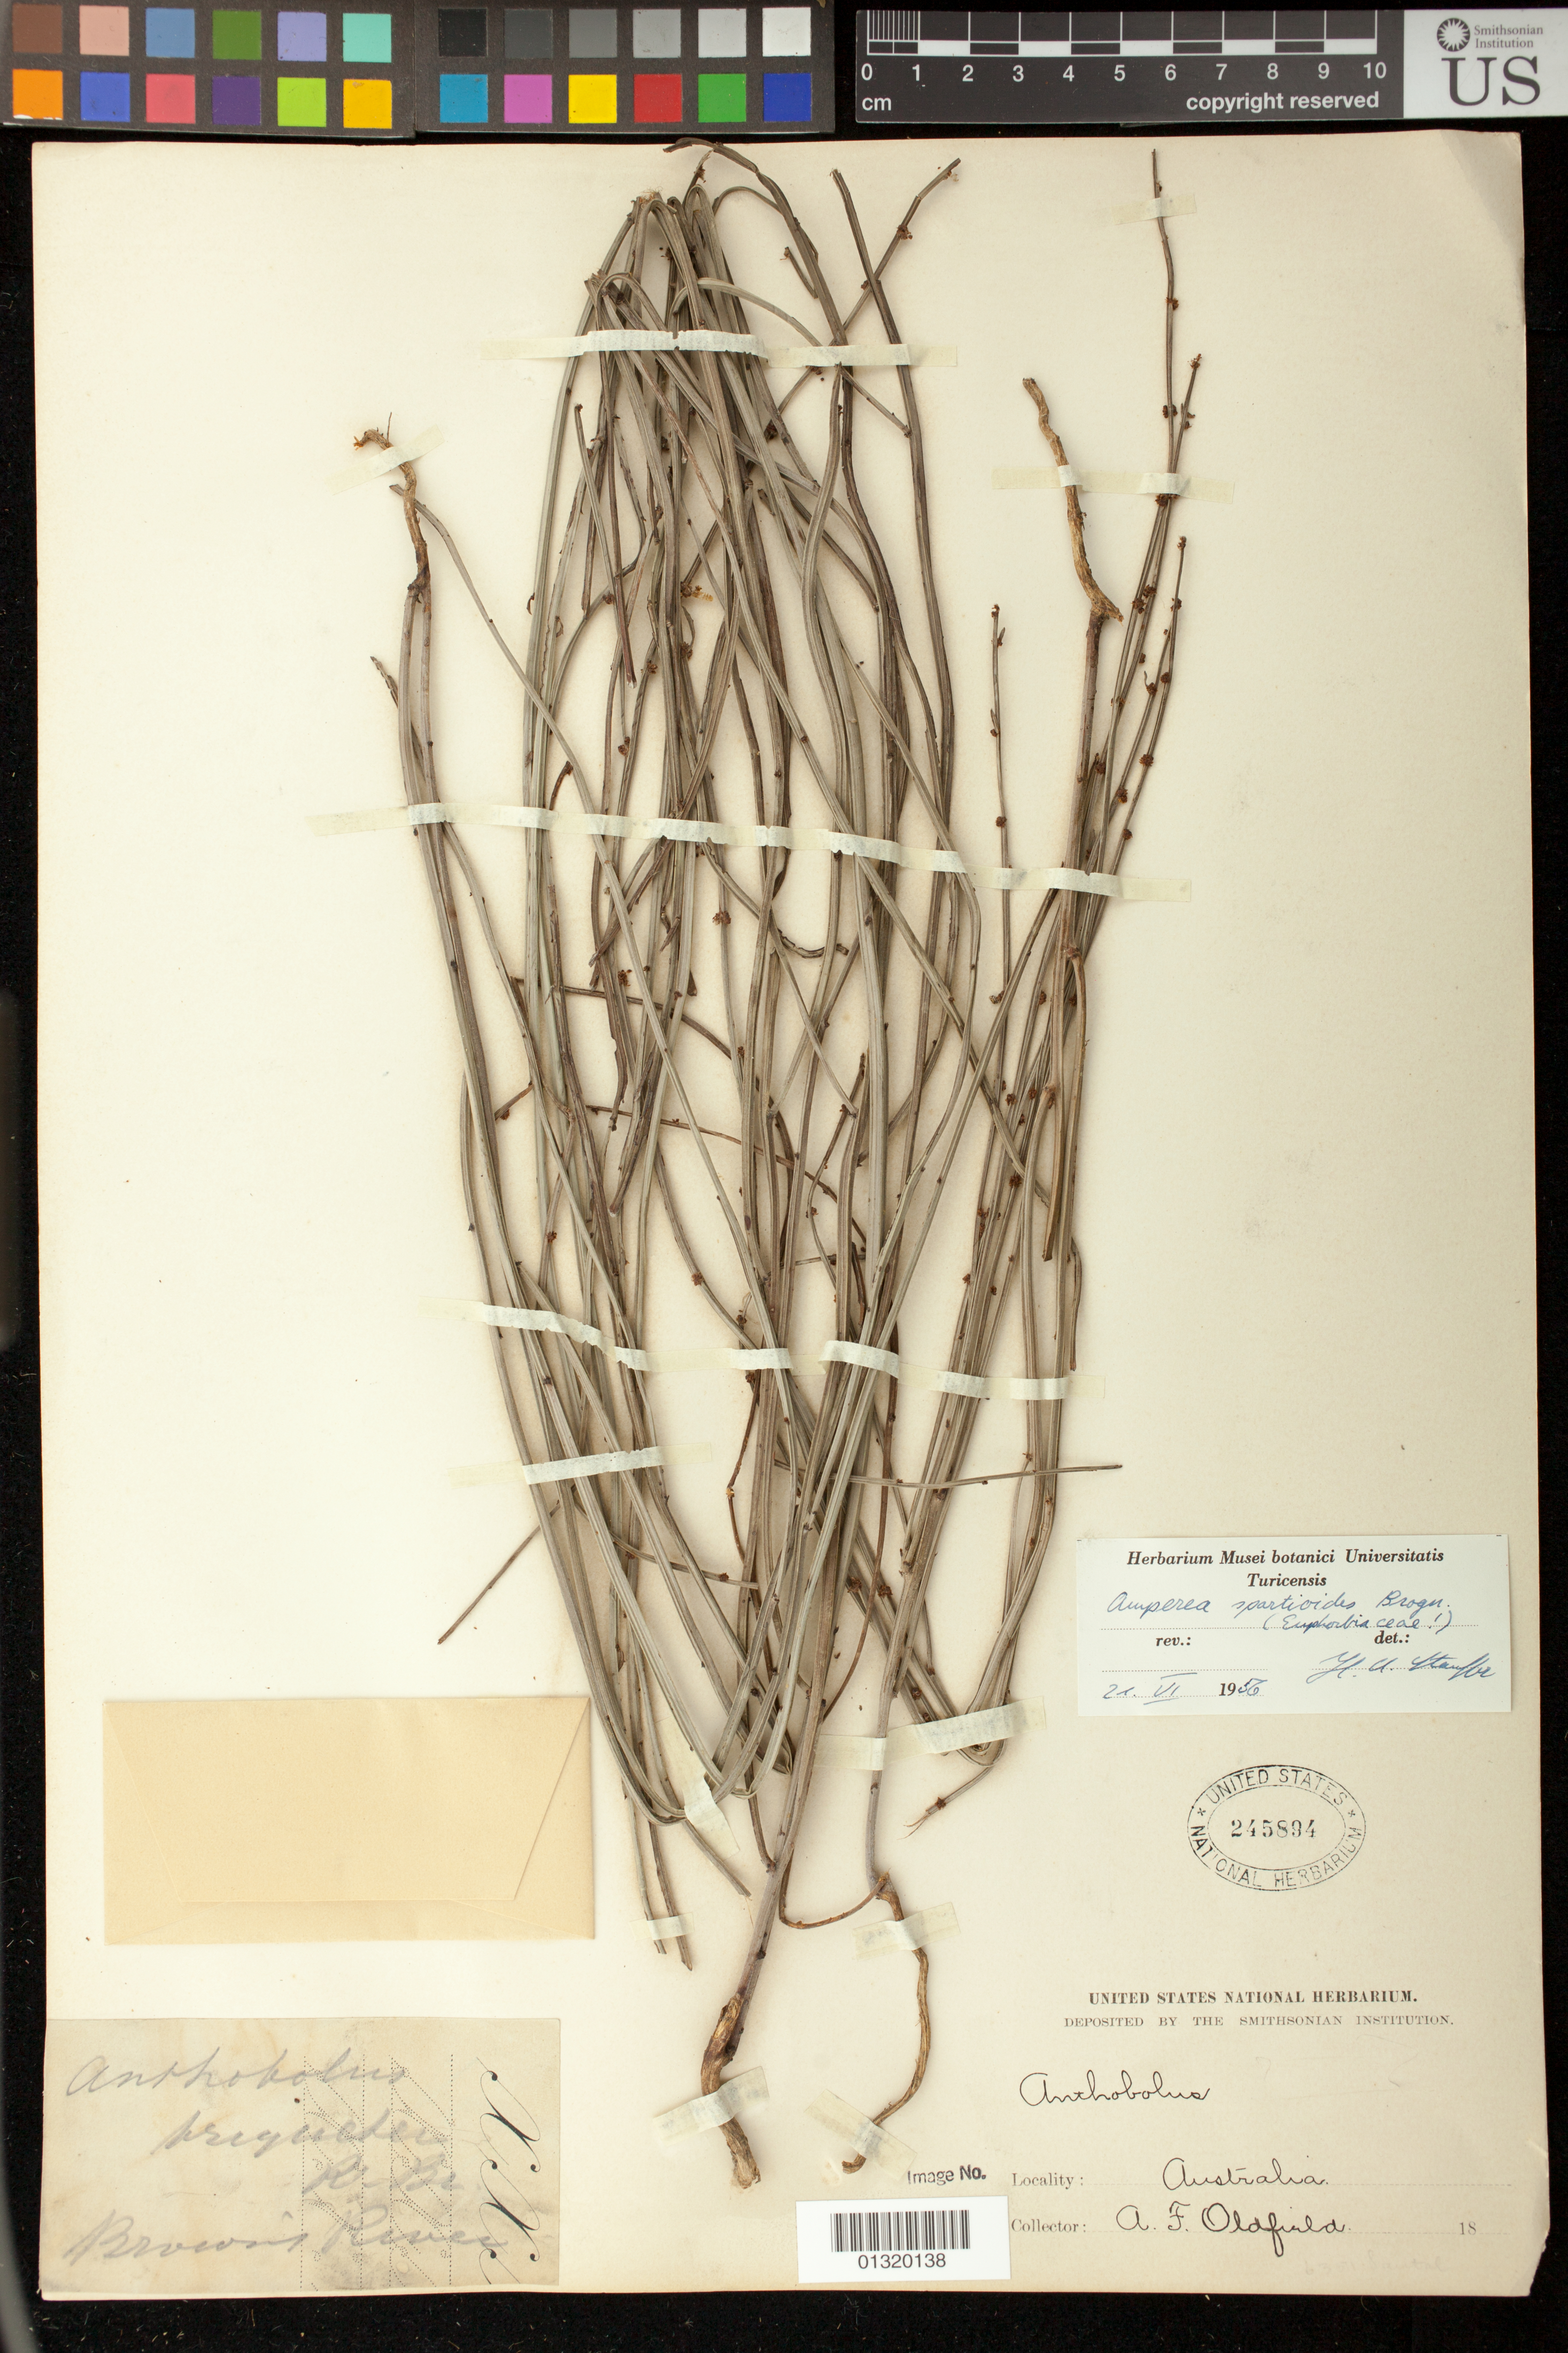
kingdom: Plantae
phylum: Tracheophyta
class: Magnoliopsida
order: Malpighiales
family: Euphorbiaceae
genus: Amperea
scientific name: Amperea xiphoclada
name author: Druce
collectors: A. Oldfield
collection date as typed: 18--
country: Australia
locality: Browning River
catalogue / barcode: US 245894